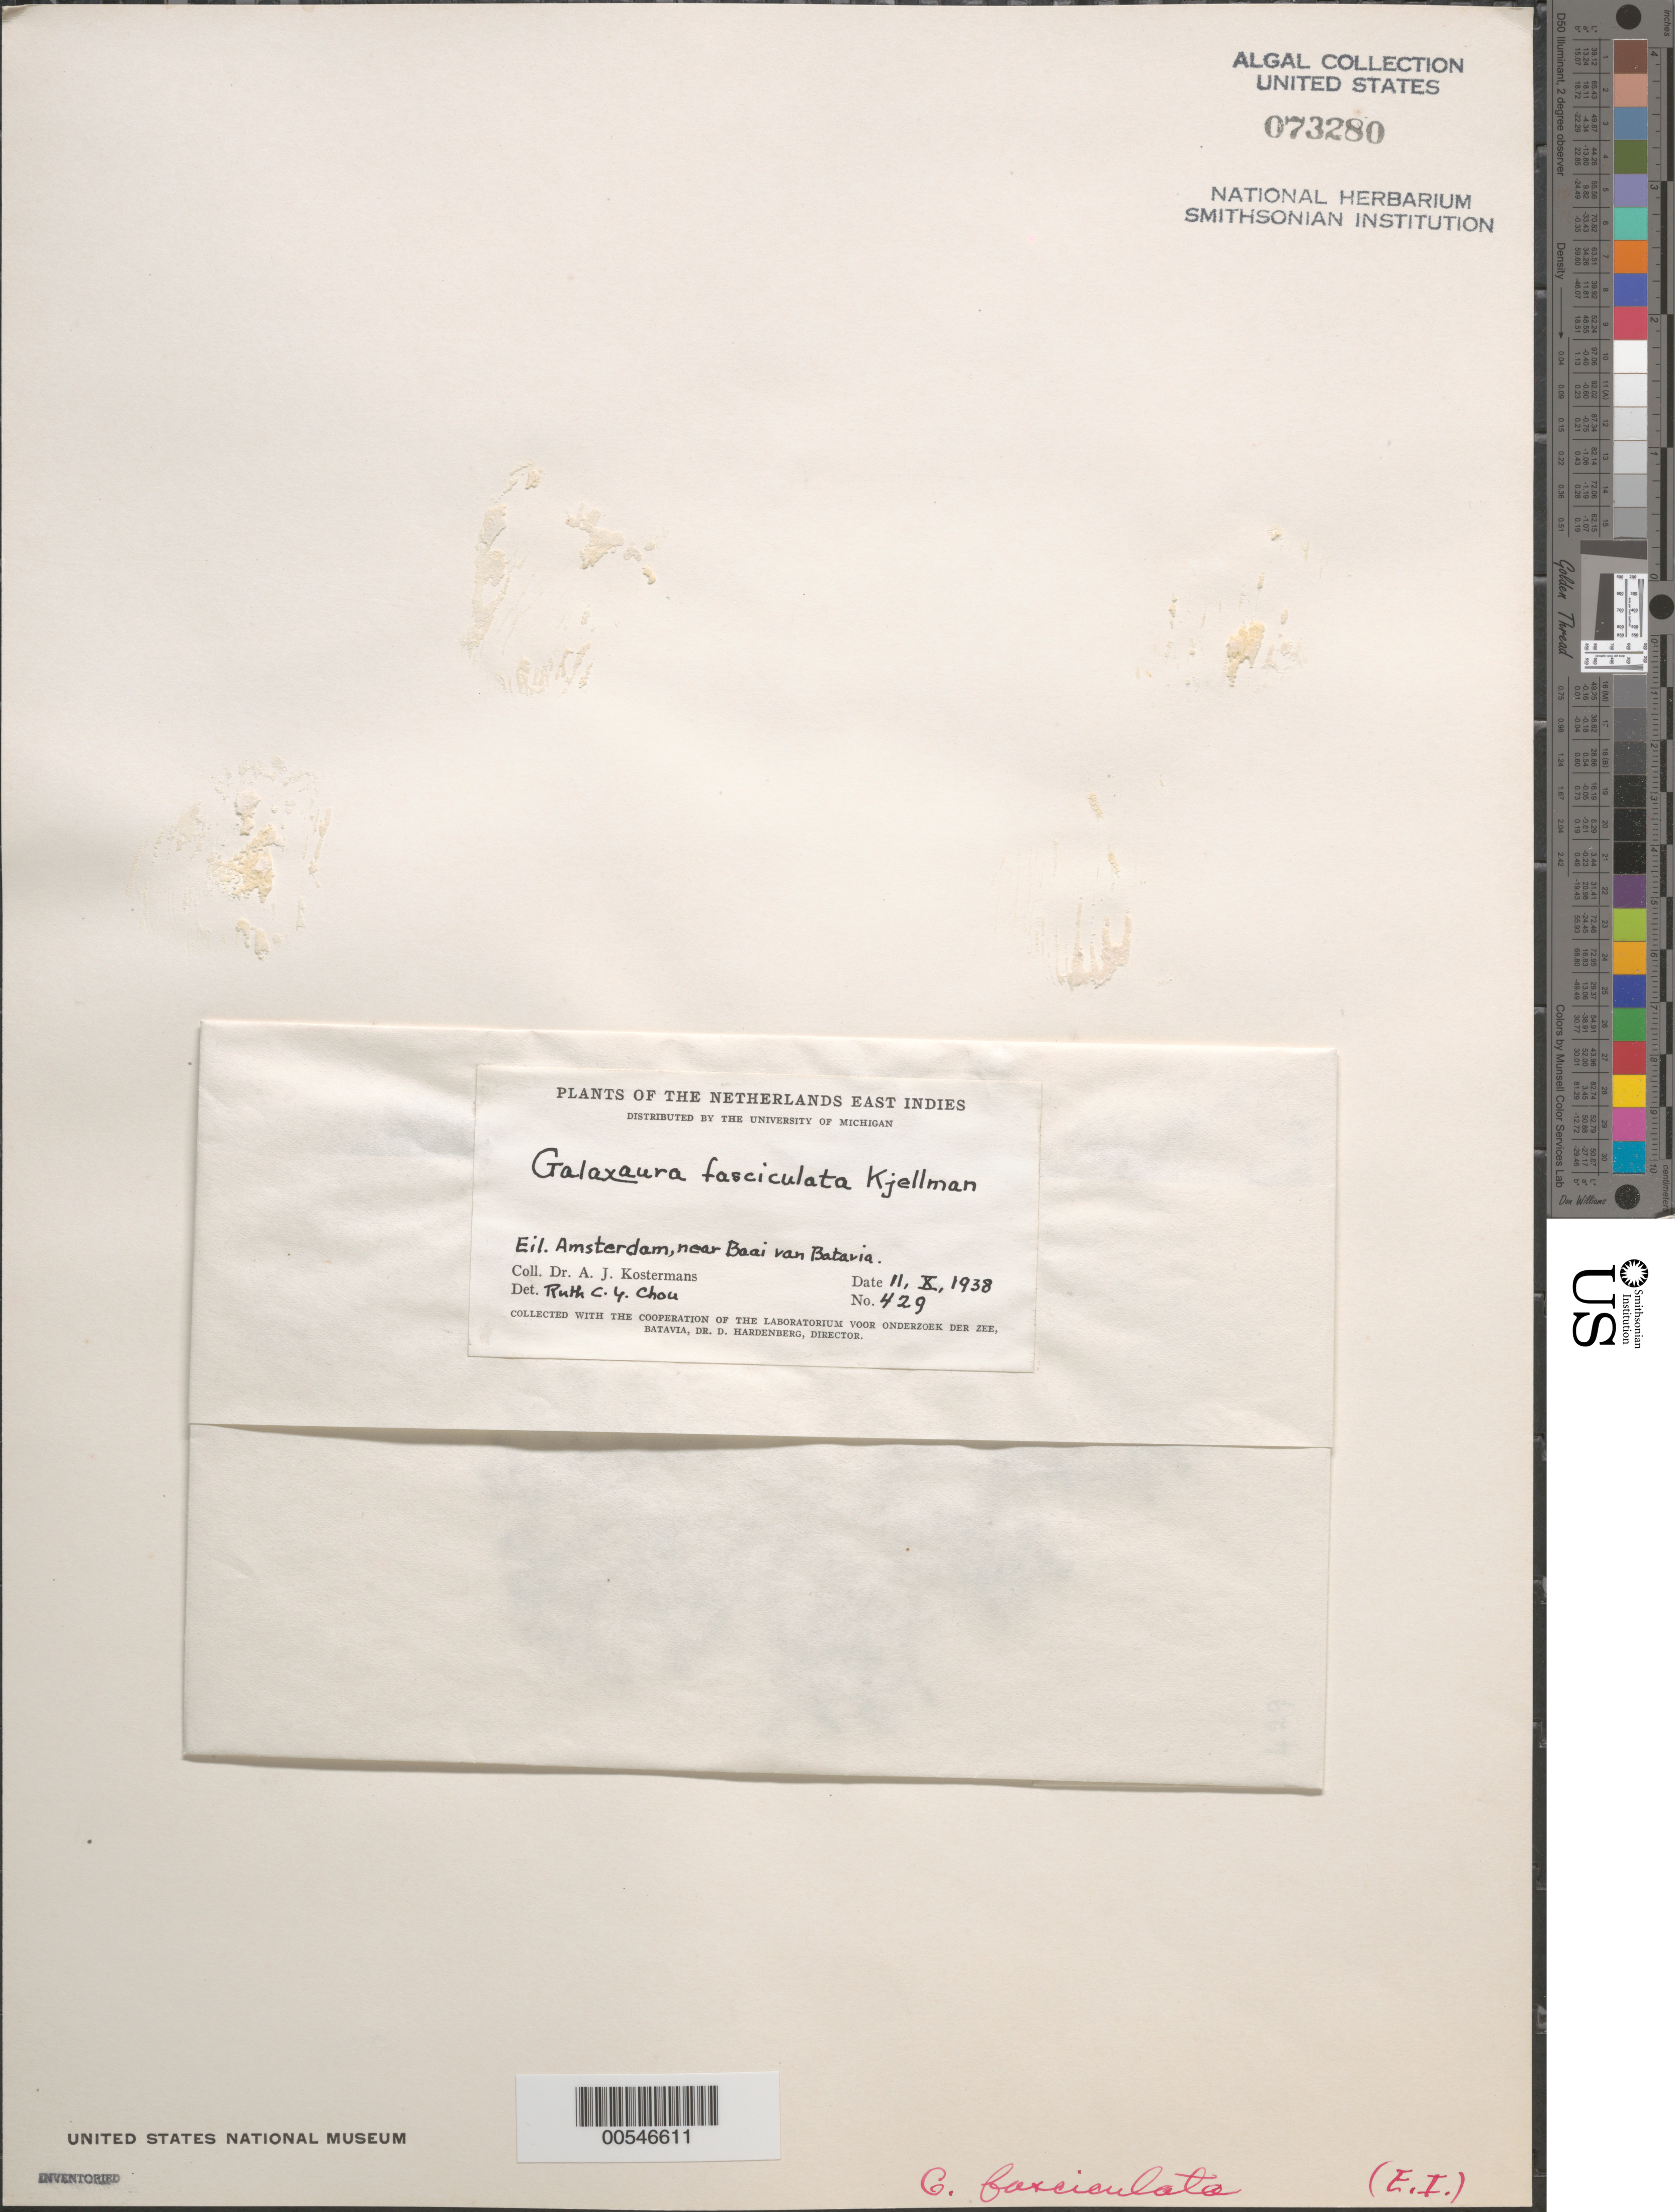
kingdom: Plantae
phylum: Rhodophyta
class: Florideophyceae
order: Nemaliales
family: Galaxauraceae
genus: Galaxaura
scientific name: Galaxaura divaricata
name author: (L.) Huisman & R.A. Towns.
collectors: A. J. G. Kostermans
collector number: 429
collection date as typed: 11 Oct 1938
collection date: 1938-10-11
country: Indonesia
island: Java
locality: Pulau Untungdjawa (Eil. Amsterdam), near Djakarta Bay (Baai von Batavia)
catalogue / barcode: US 73280